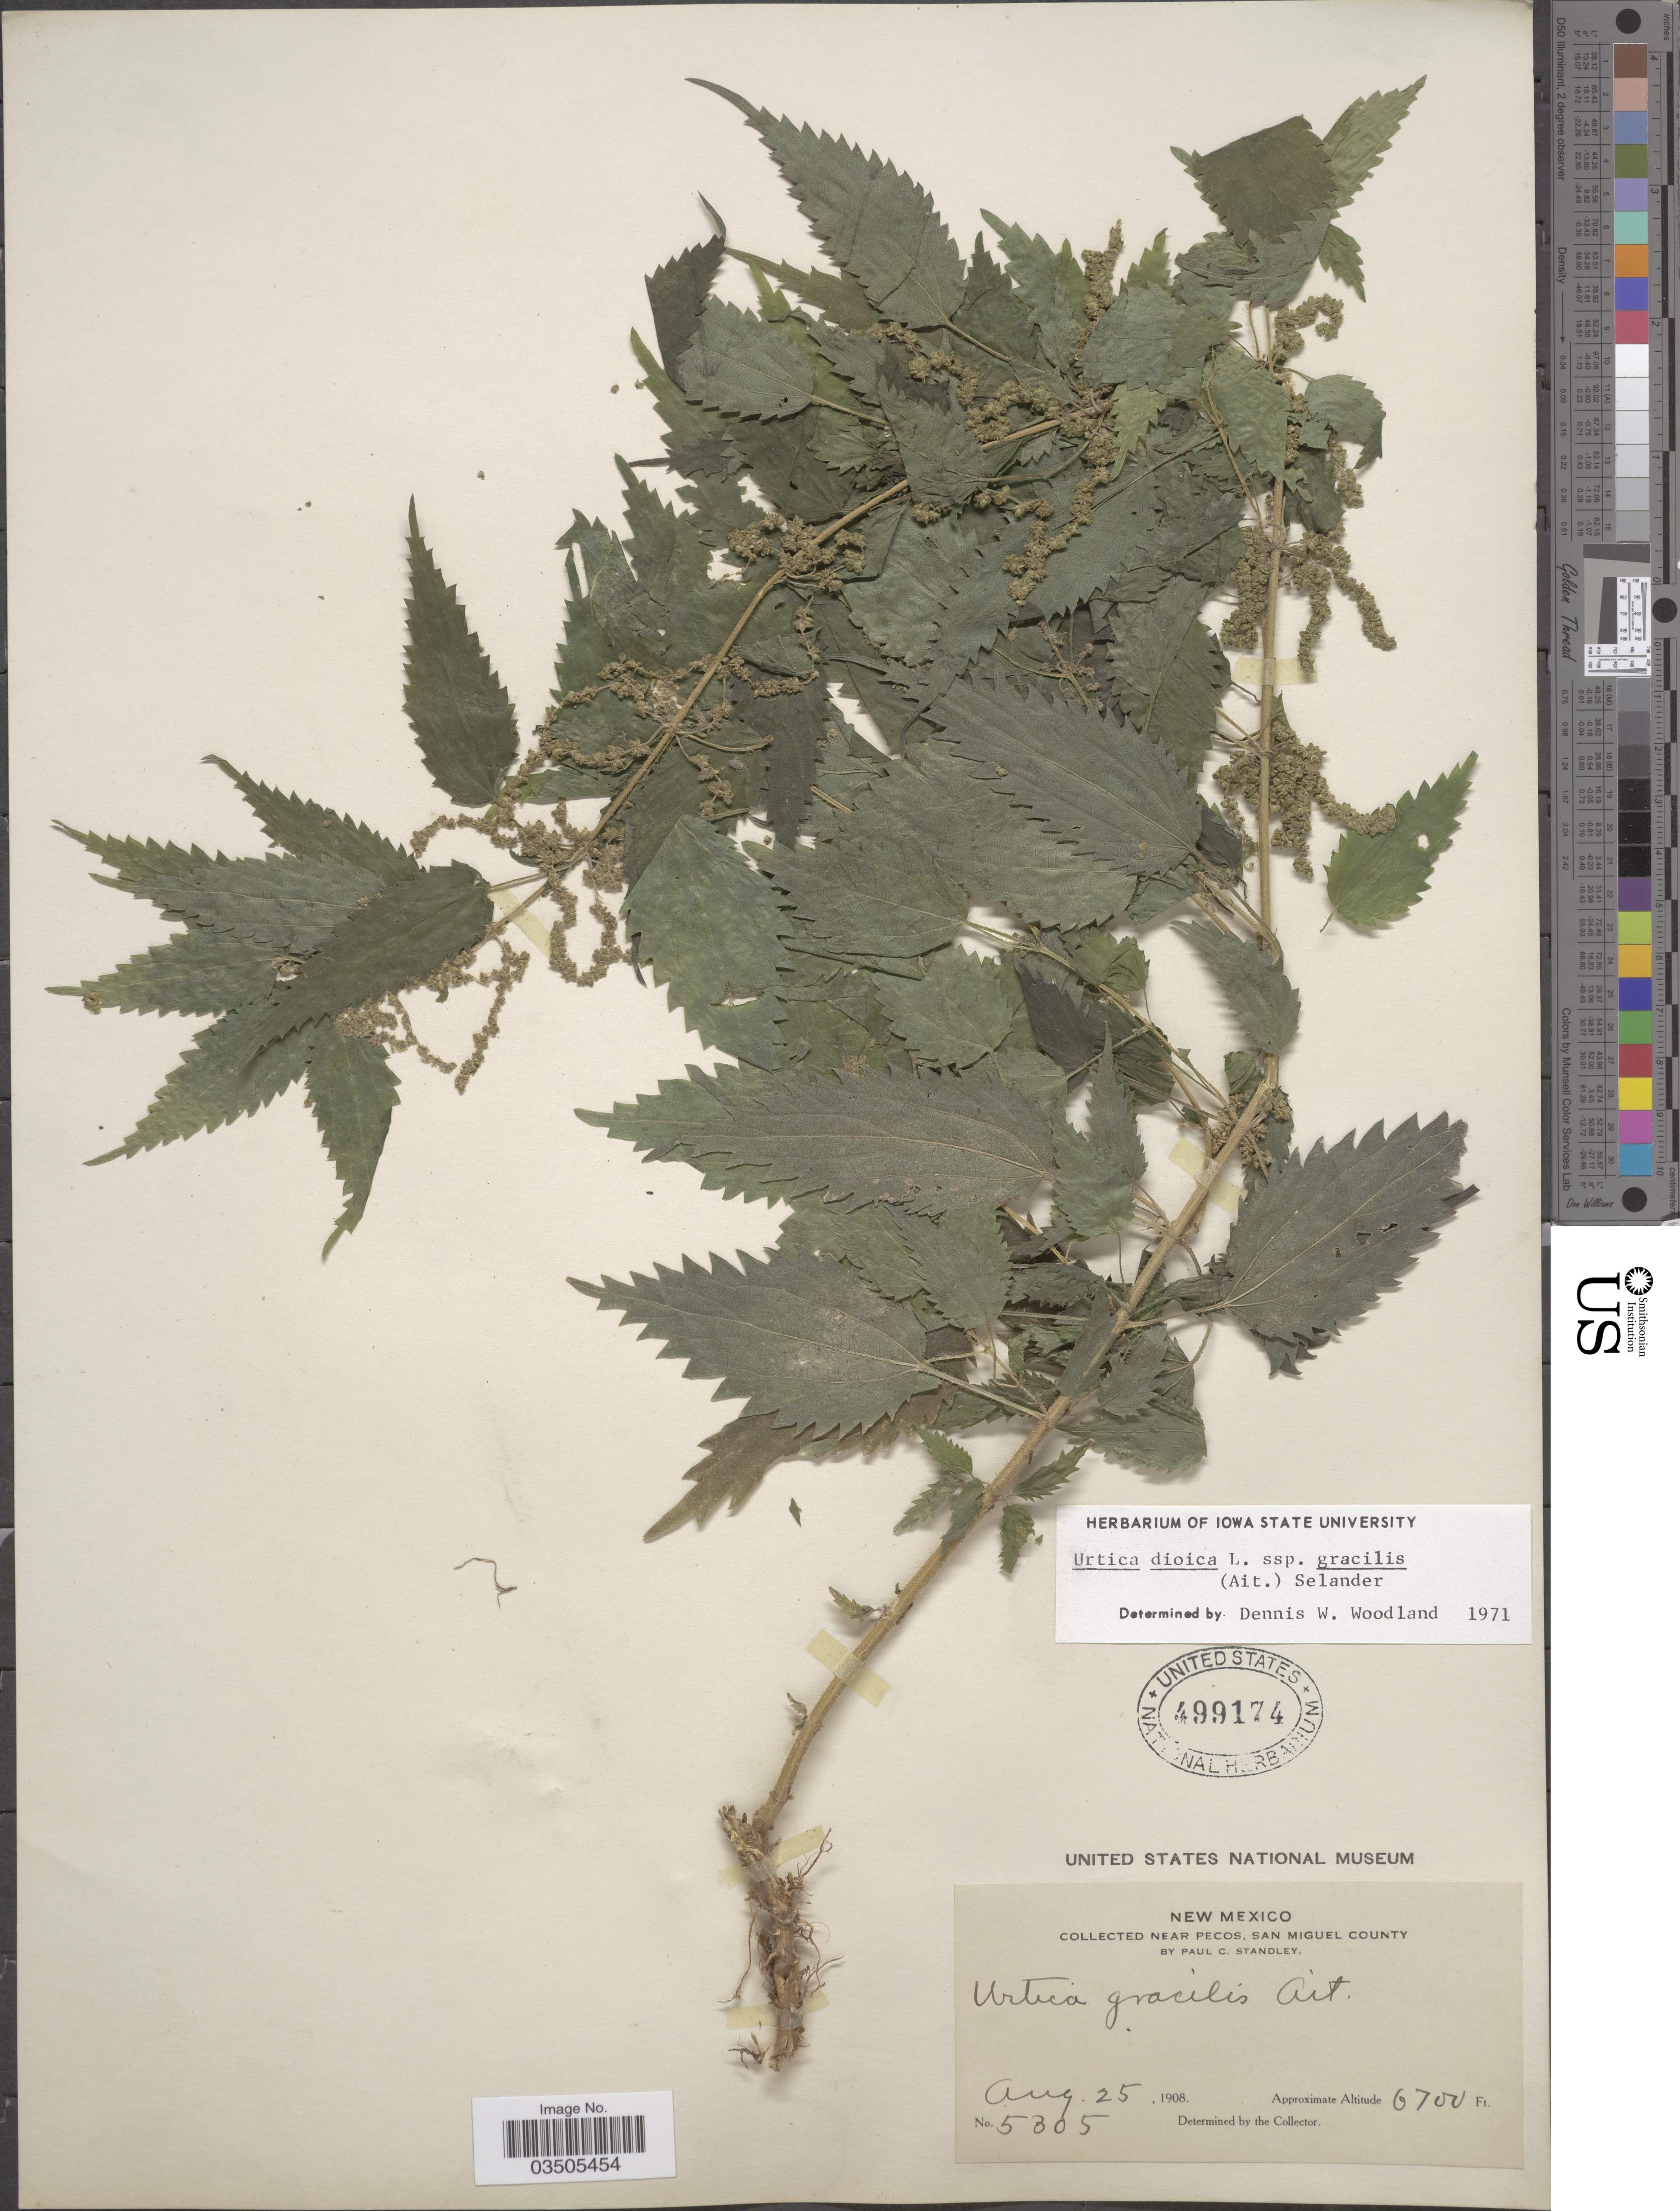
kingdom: Plantae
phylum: Tracheophyta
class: Magnoliopsida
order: Rosales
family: Urticaceae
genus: Urtica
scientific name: Urtica dioica subsp. gracilis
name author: L.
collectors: P. C. Standley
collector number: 5305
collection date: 1908-08-25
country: United States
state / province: New Mexico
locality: Near Pecos, San Miguel County.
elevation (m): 2042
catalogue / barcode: US 499174